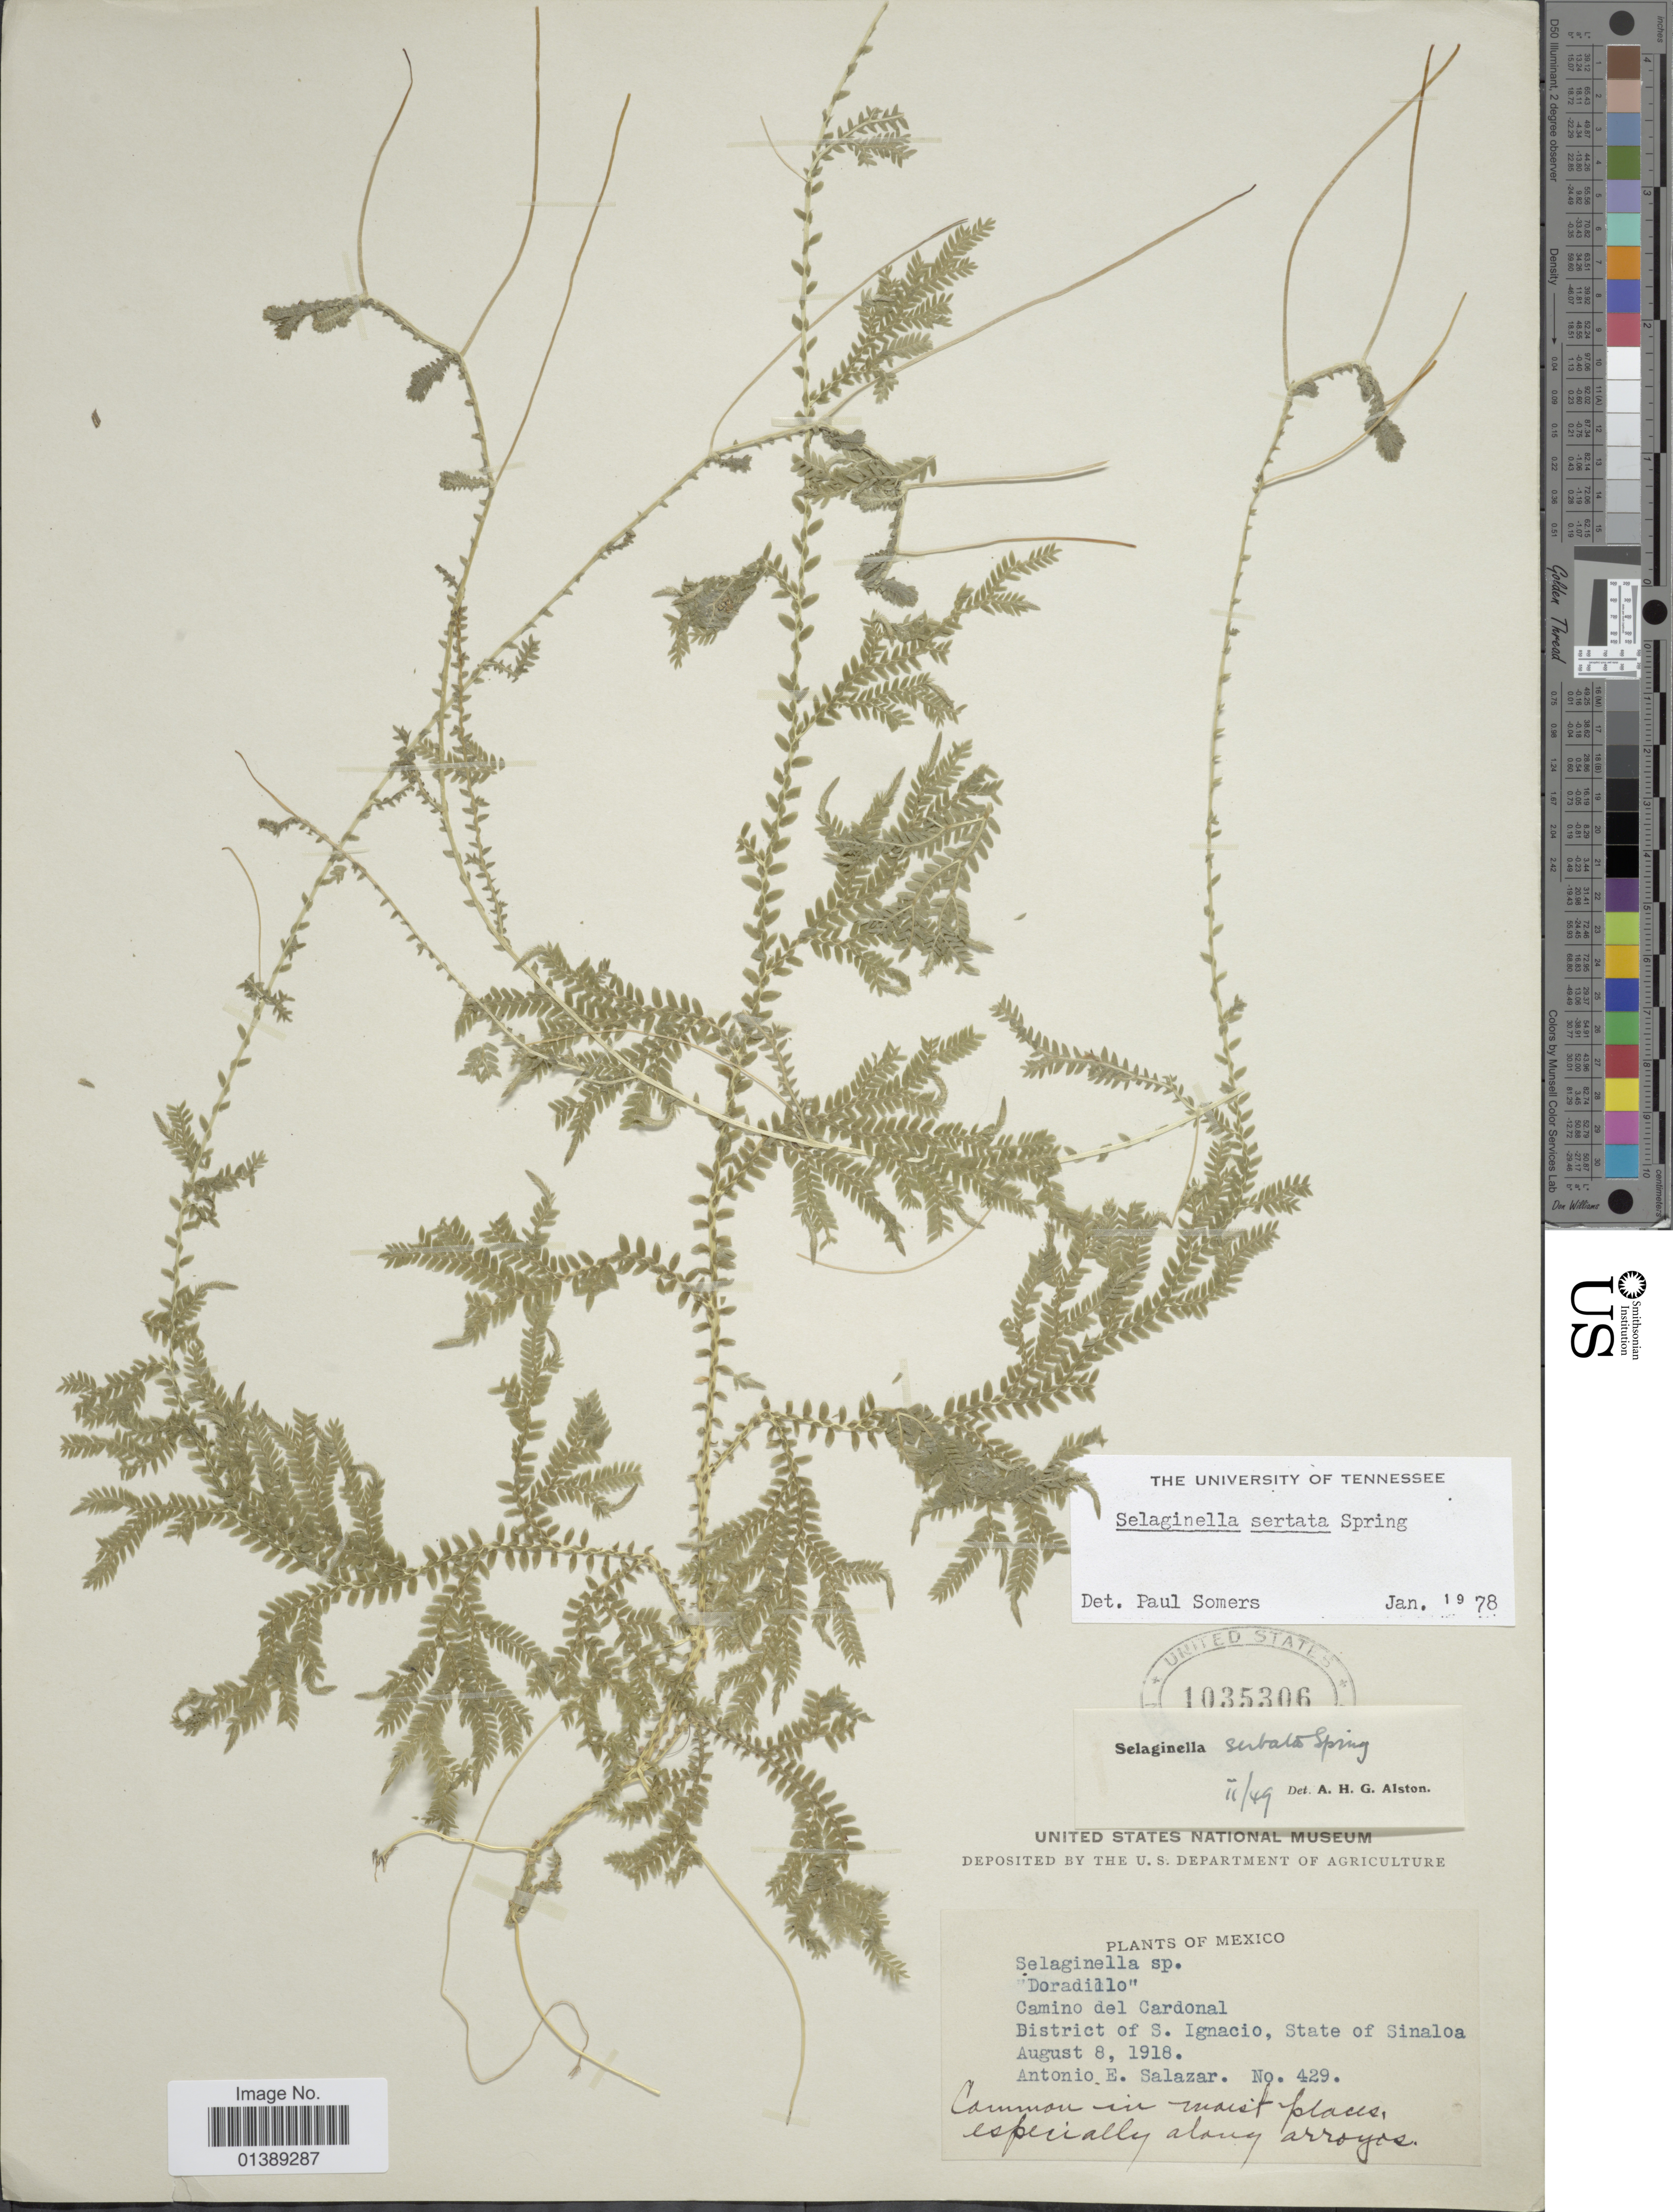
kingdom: Plantae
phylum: Tracheophyta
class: Lycopodiopsida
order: Selaginellales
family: Selaginellaceae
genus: Selaginella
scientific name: Selaginella sertata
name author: Spring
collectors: A. E. Salazar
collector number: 429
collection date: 1918-08-08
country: Mexico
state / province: Sinaloa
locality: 'Doradillo' Camino del Cardonal, District of S. Ignacio, State of Sinaloa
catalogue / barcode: US 1035306